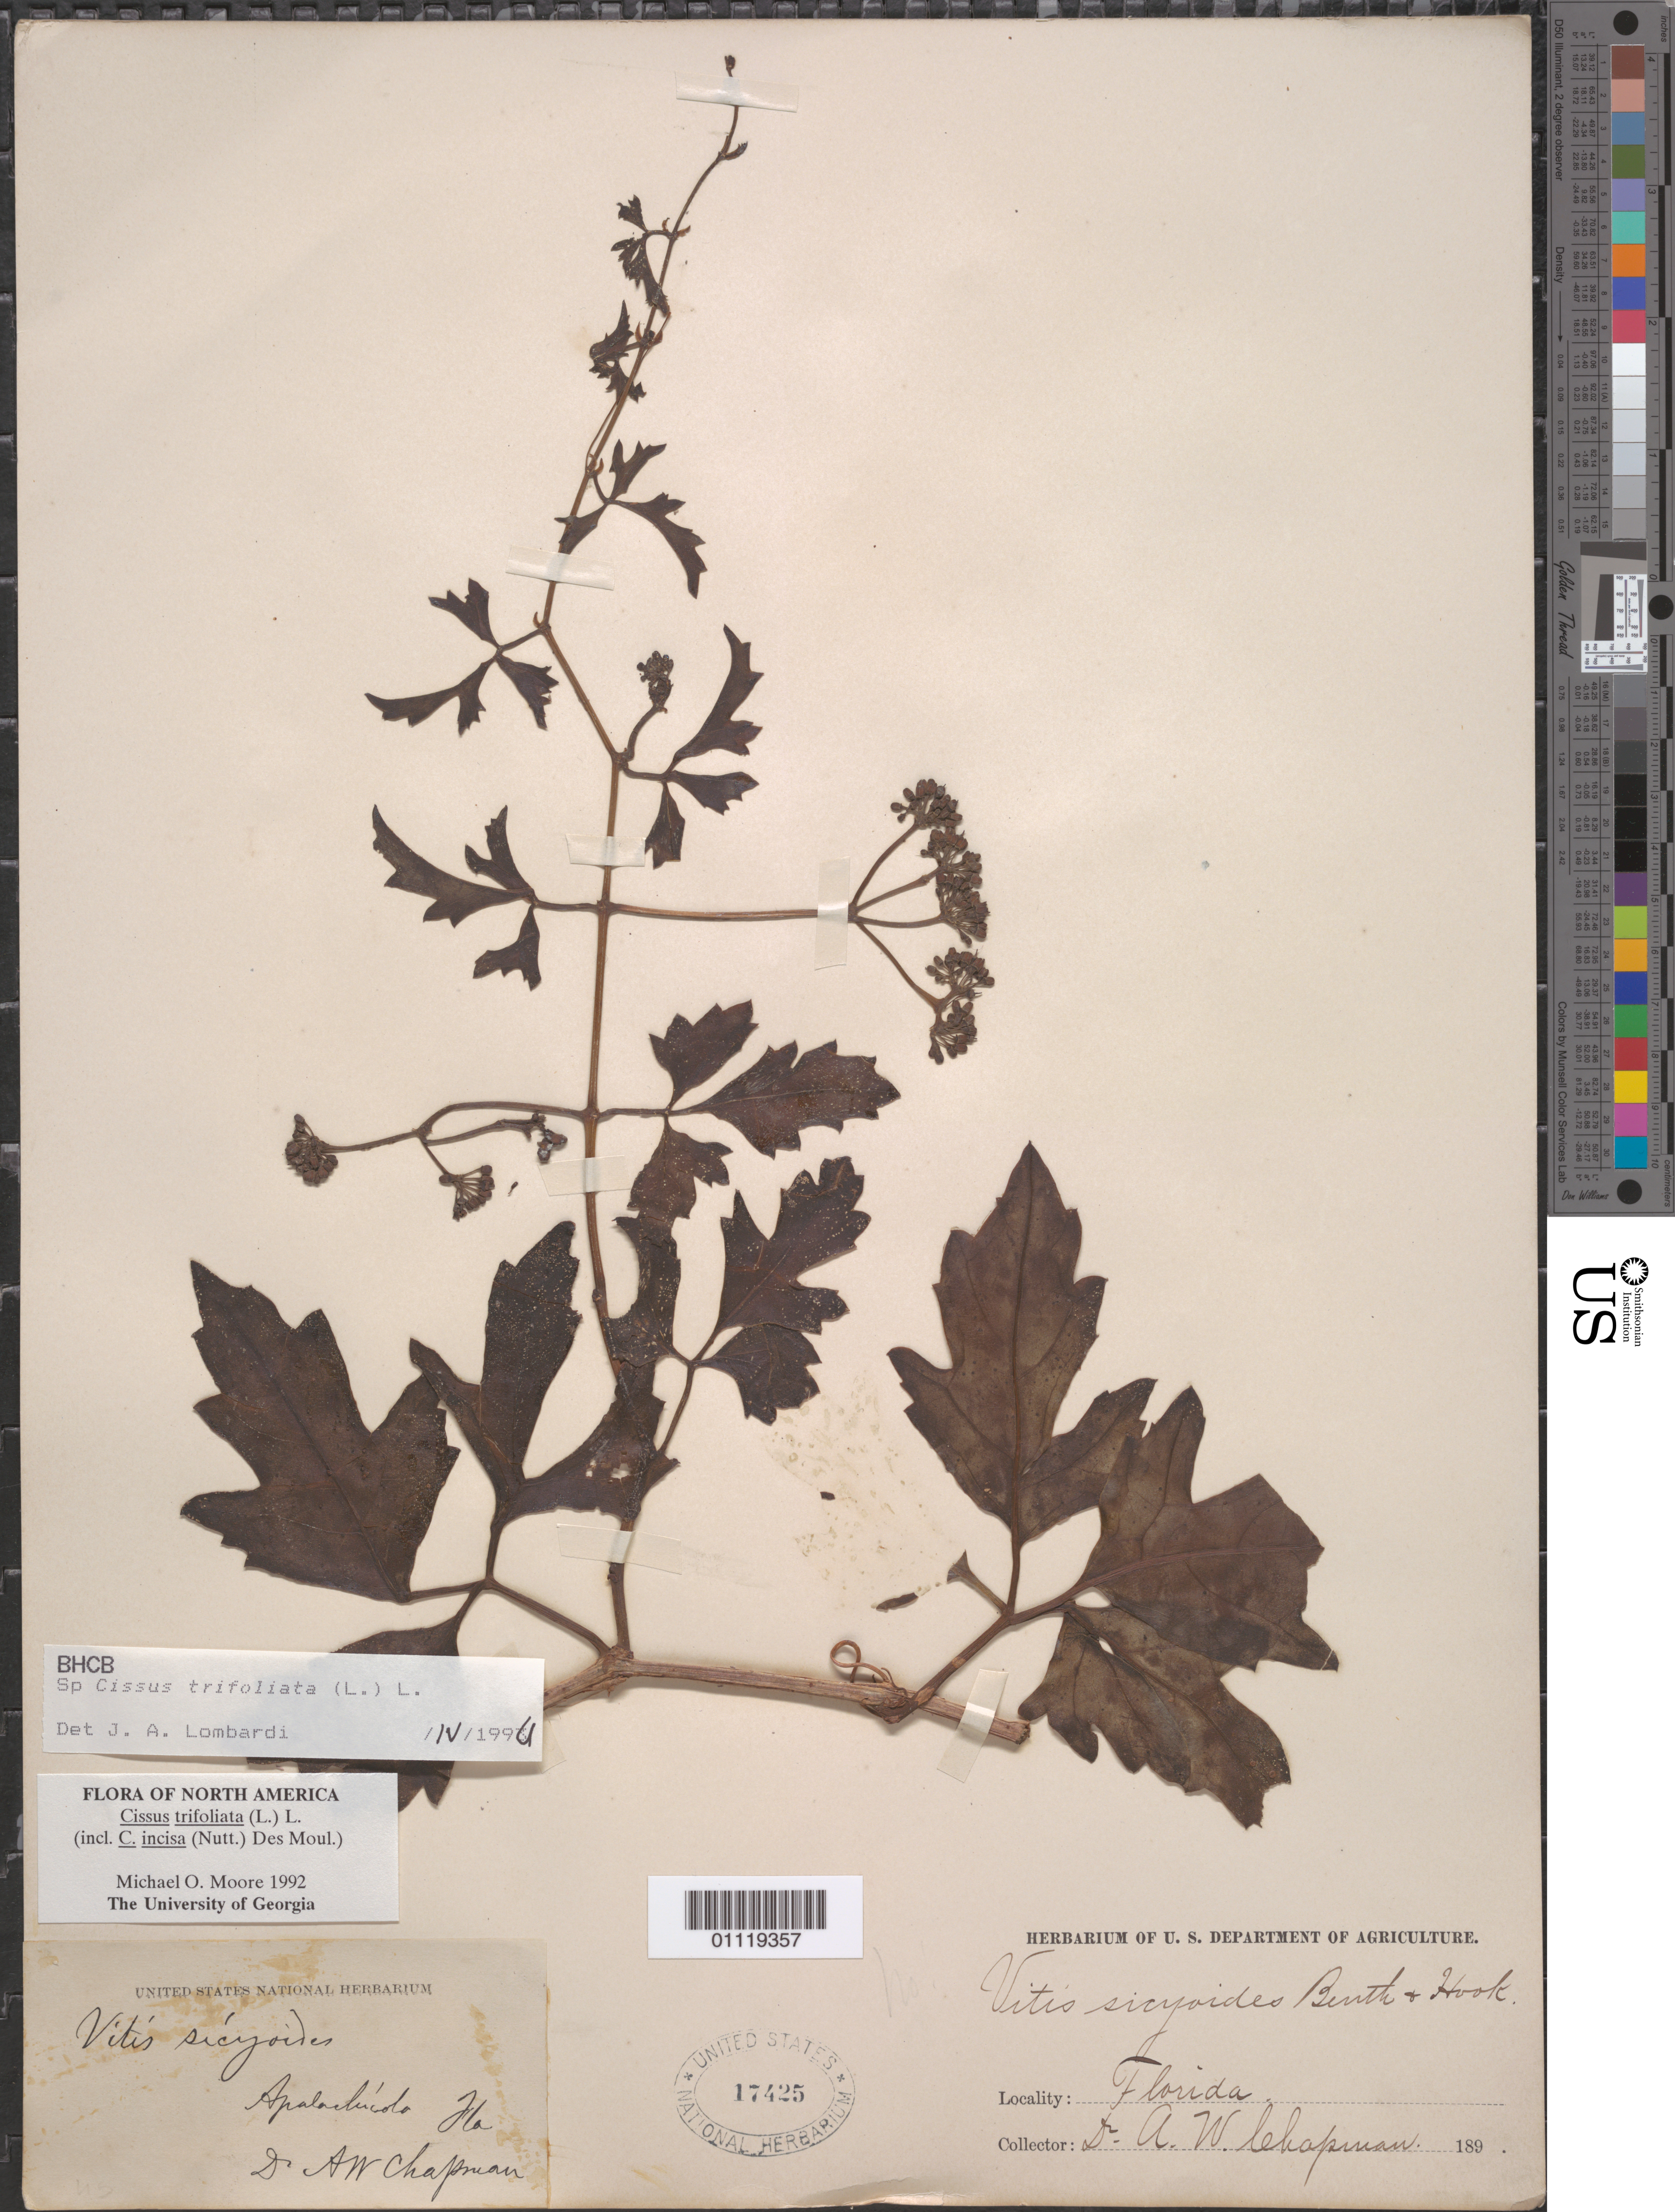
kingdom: Plantae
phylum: Tracheophyta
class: Magnoliopsida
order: Vitales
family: Vitaceae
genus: Cissus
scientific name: Cissus trifoliata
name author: (L.) L.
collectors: A. W. Chapman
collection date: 1890/1899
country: United States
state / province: Florida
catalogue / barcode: US 17425